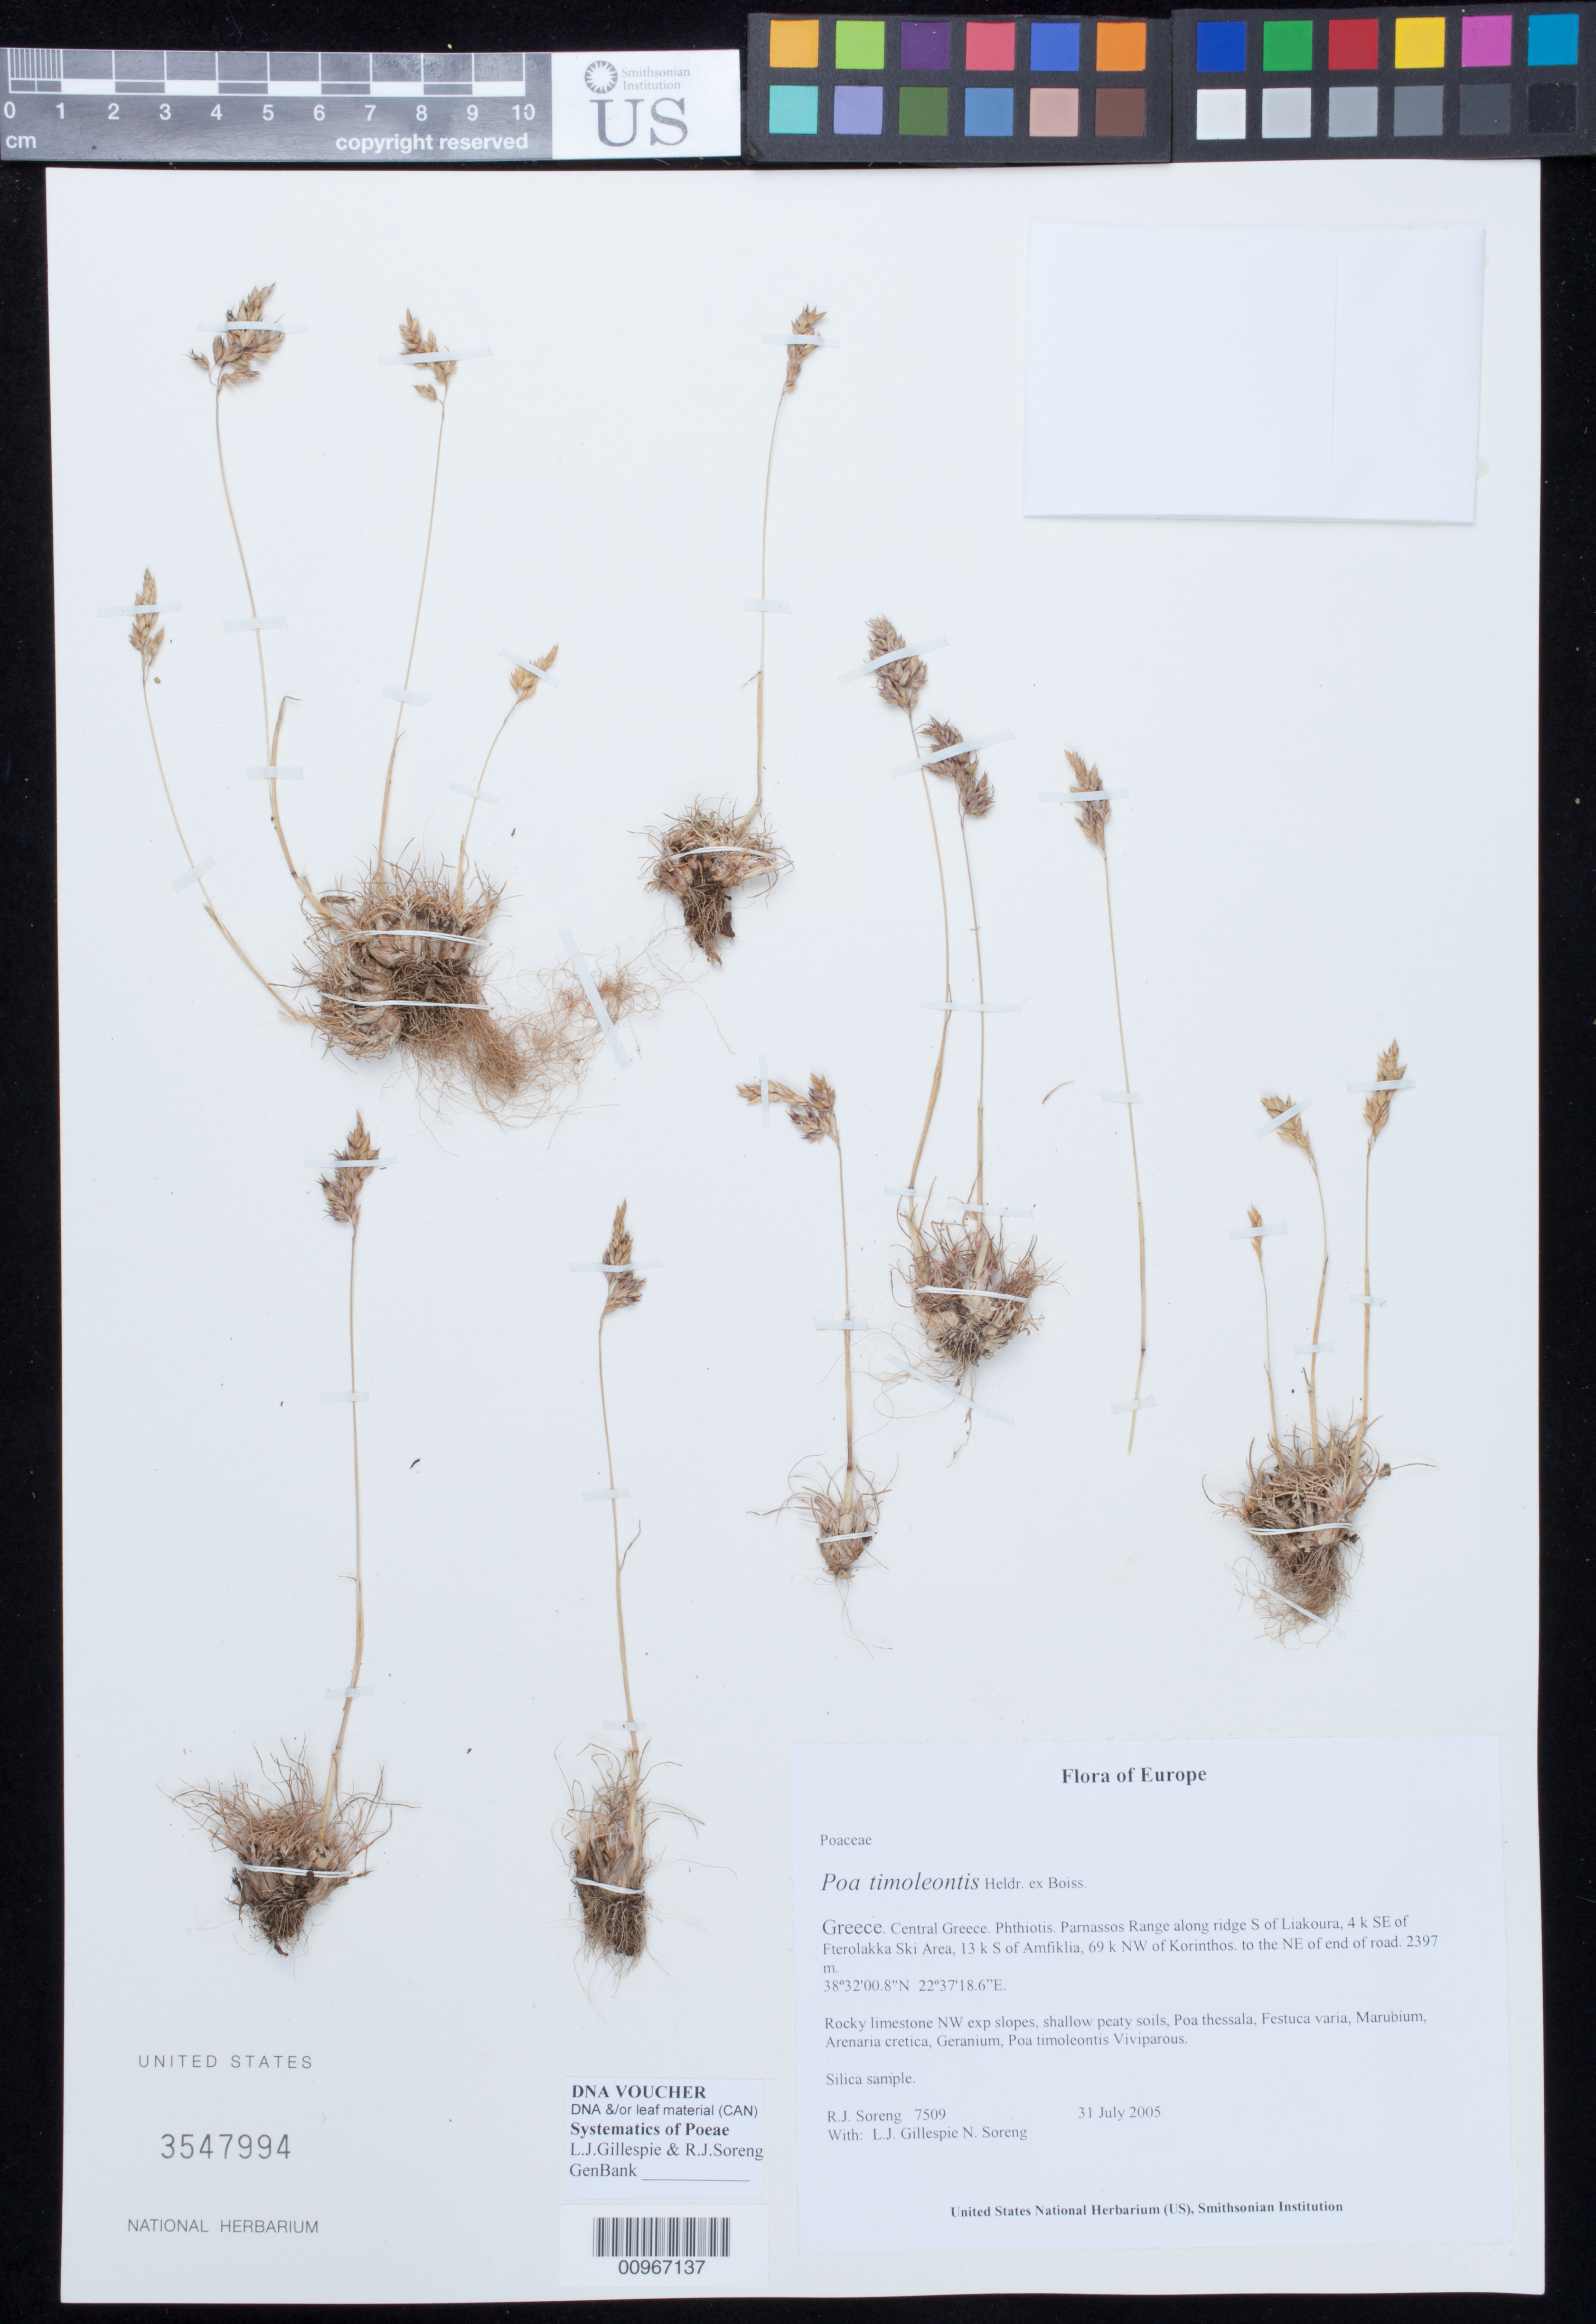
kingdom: Plantae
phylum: Tracheophyta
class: Liliopsida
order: Poales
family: Poaceae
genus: Poa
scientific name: Poa timoleontis var. dshilgensis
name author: (Roshev.) Tzvelev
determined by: Soreng, Robert J., Research Associate (BOT), Smithsonian Institution - National Museum of Natural History (UNITED STATES)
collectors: R. J. Soreng, N. L. Soreng, L. J. Gillespie, N. Turland & C. Turland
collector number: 7509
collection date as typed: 31 July 2005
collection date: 2005-07-31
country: Greece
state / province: Central Greece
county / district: Phthiotis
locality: Parnassos Range along ridge S of Liakoura, 4 km SE of Fterolakka Ski Area, 13 km S of Amfiklia, 69 km NW of Korinthos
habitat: Rocky limestone NW exp slopes, shallow peaty soils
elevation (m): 2397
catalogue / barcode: US 3547994